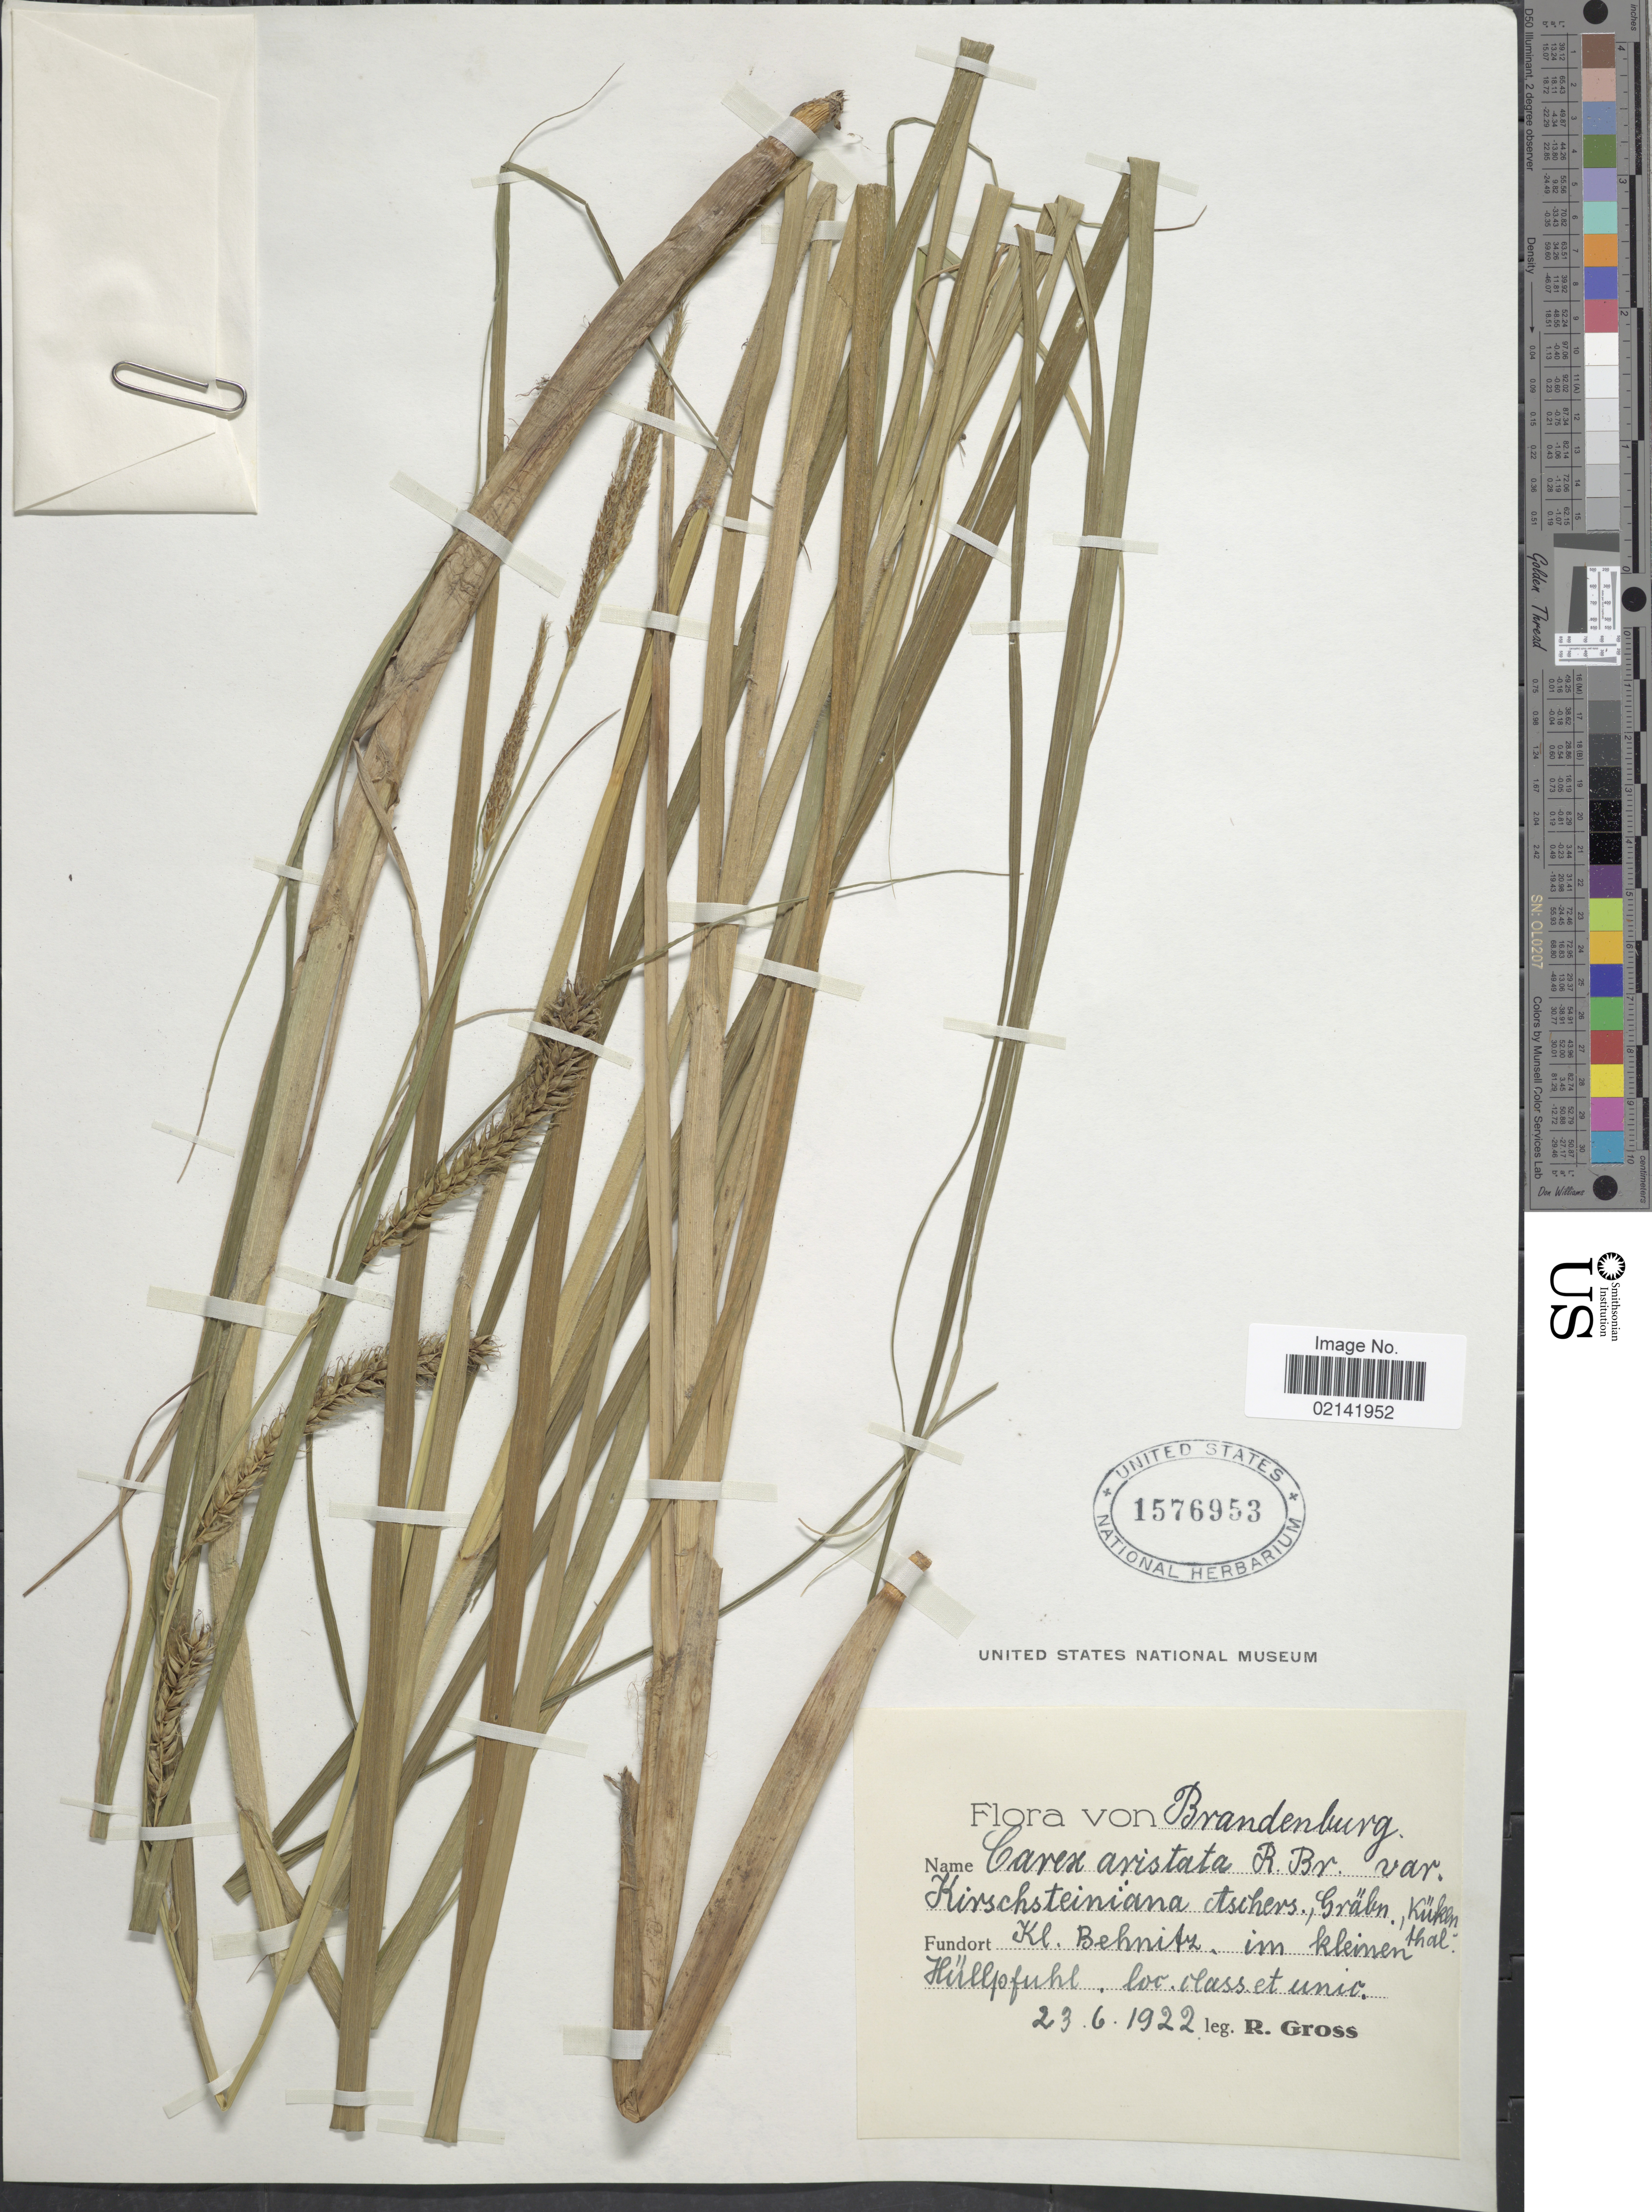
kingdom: Plantae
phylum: Tracheophyta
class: Liliopsida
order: Poales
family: Cyperaceae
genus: Carex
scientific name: Carex atherodes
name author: Spreng.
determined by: Strong, Mark T., (BOT), Smithsonian Institution - National Museum of Natural History (UNITED STATES)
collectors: R. Gross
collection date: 1922-06-23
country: Germany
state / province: Brandenburg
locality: Kl. Behnitz, im kleinen Hullpfuhl. loc. class et unic.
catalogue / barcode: US 1576953